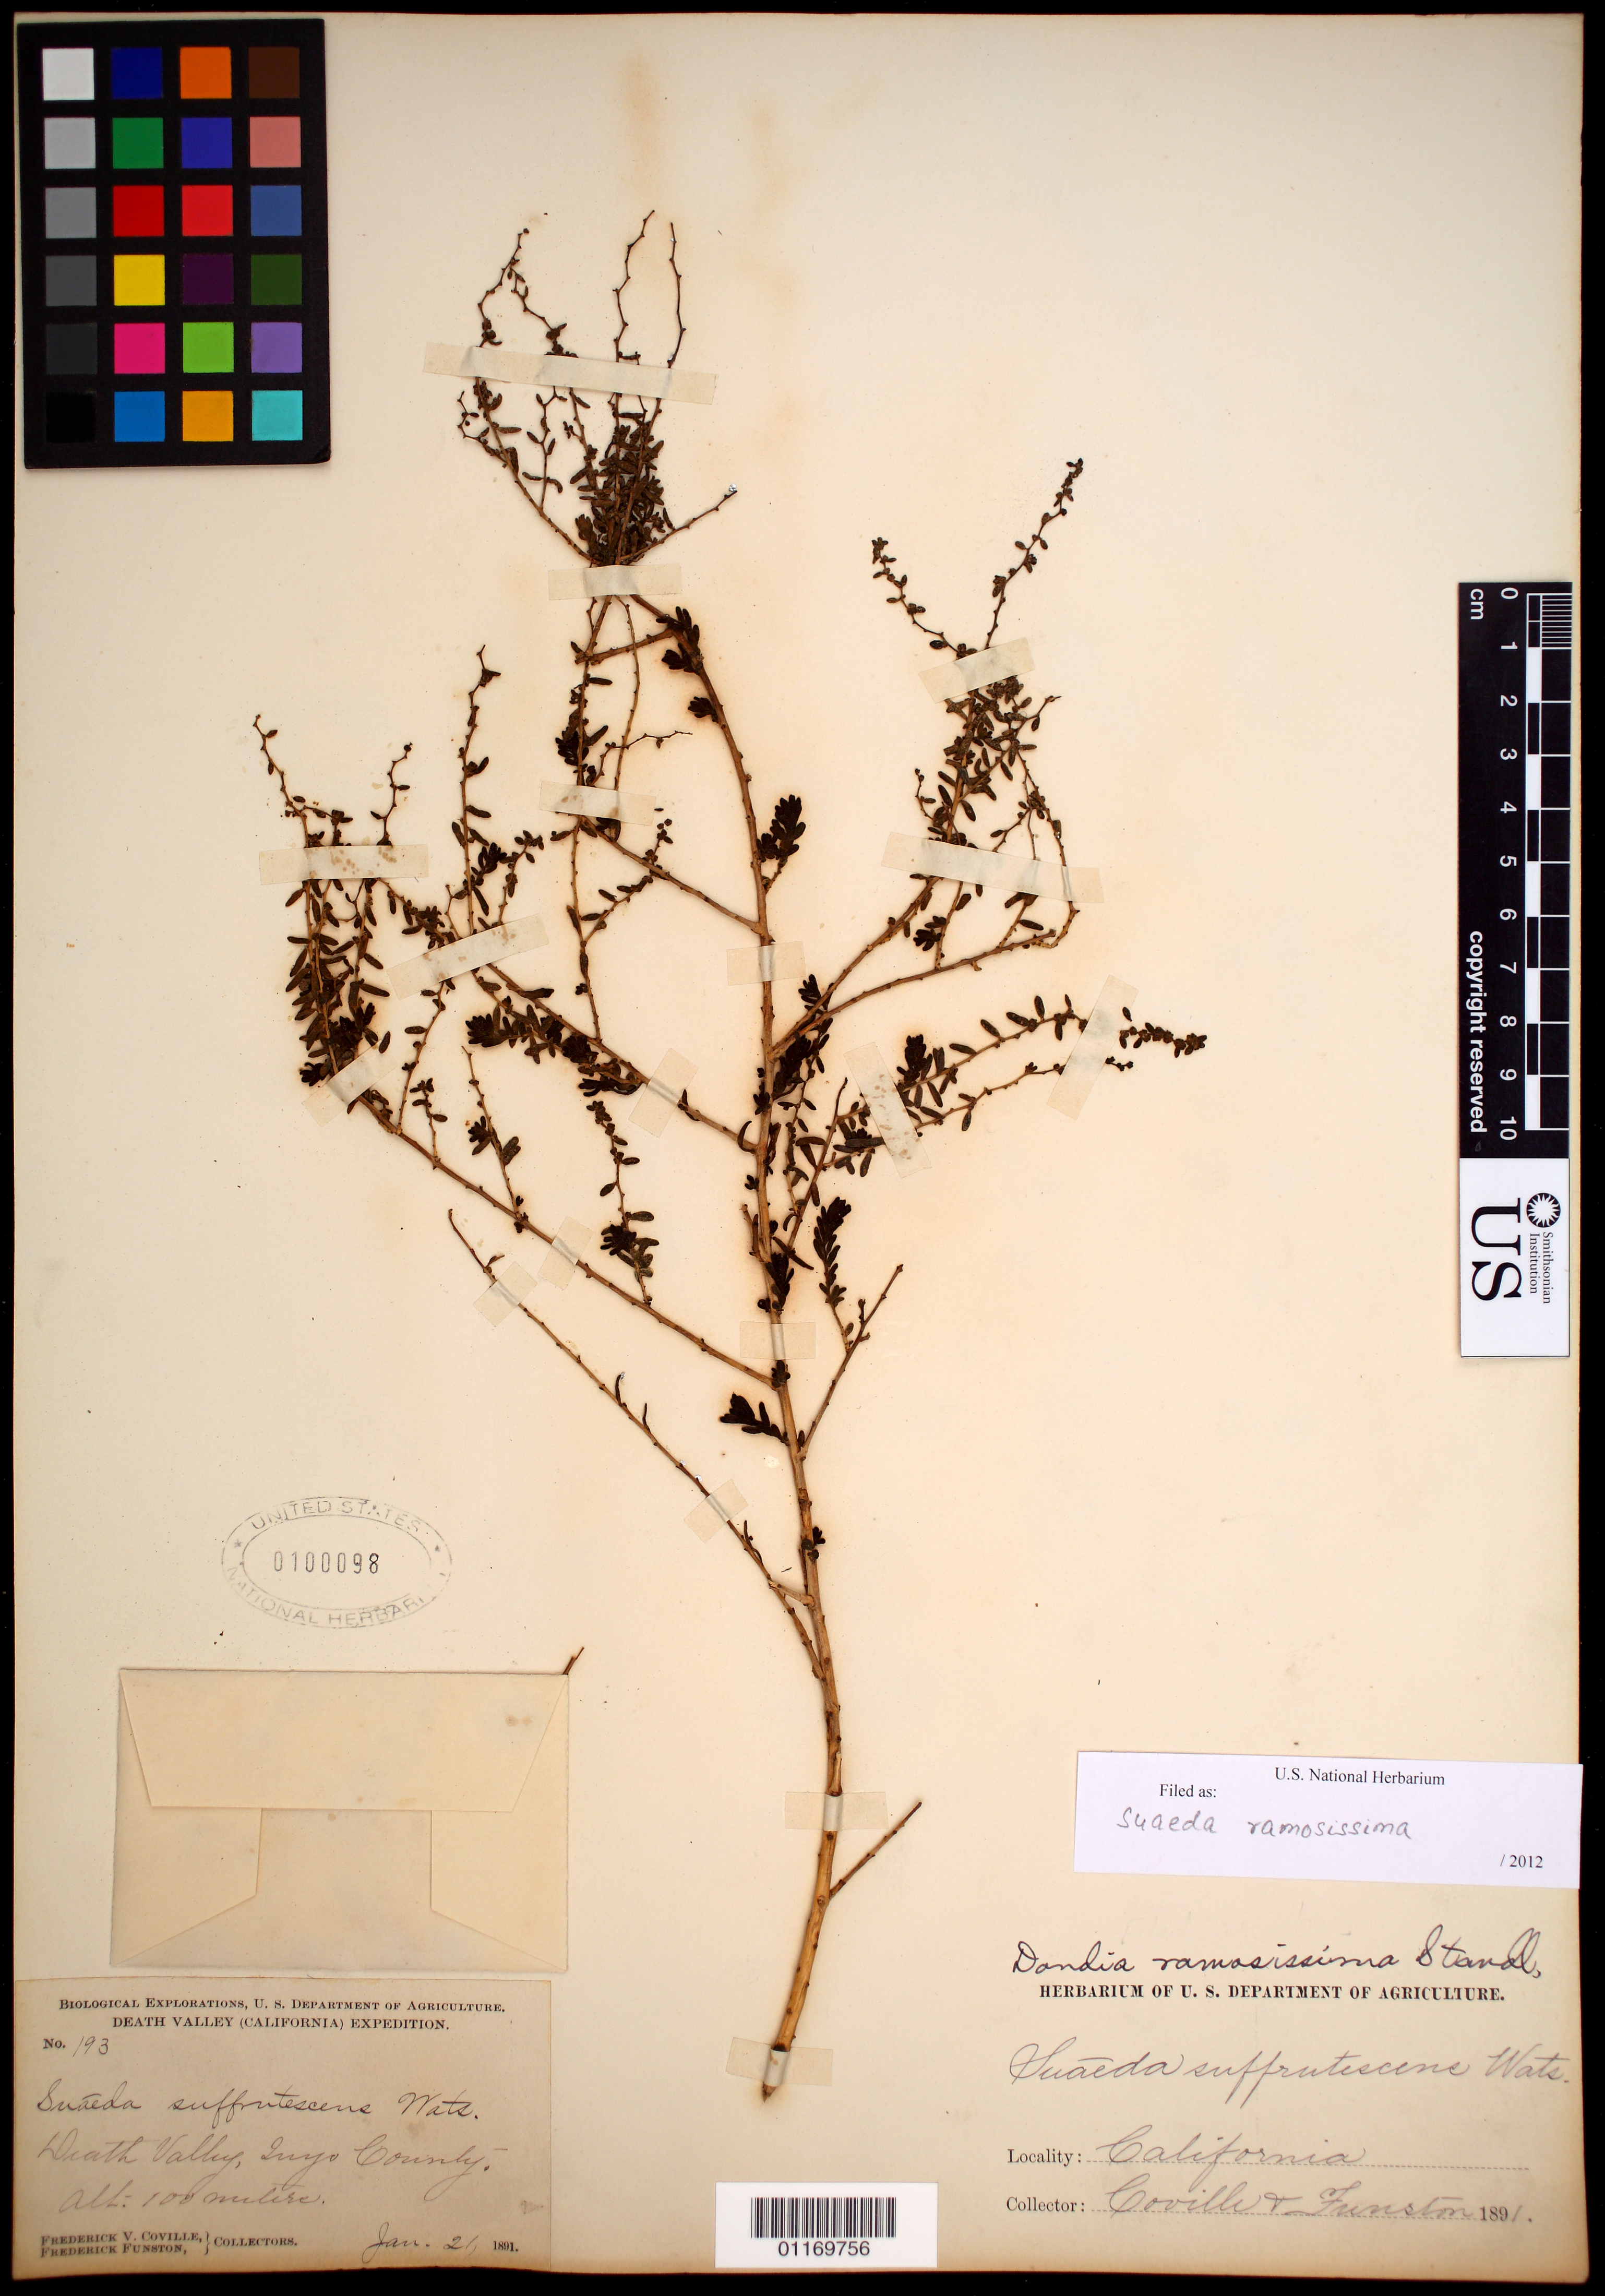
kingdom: Plantae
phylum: Tracheophyta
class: Magnoliopsida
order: Caryophyllales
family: Amaranthaceae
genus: Suaeda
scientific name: Suaeda ramosissima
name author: (Standl.) I.M. Johnst.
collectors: F. V. Coville & F. Funston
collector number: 193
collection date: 1891-01-21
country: United States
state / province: California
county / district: Inyo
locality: Death Valley.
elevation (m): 100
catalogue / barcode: US 100098